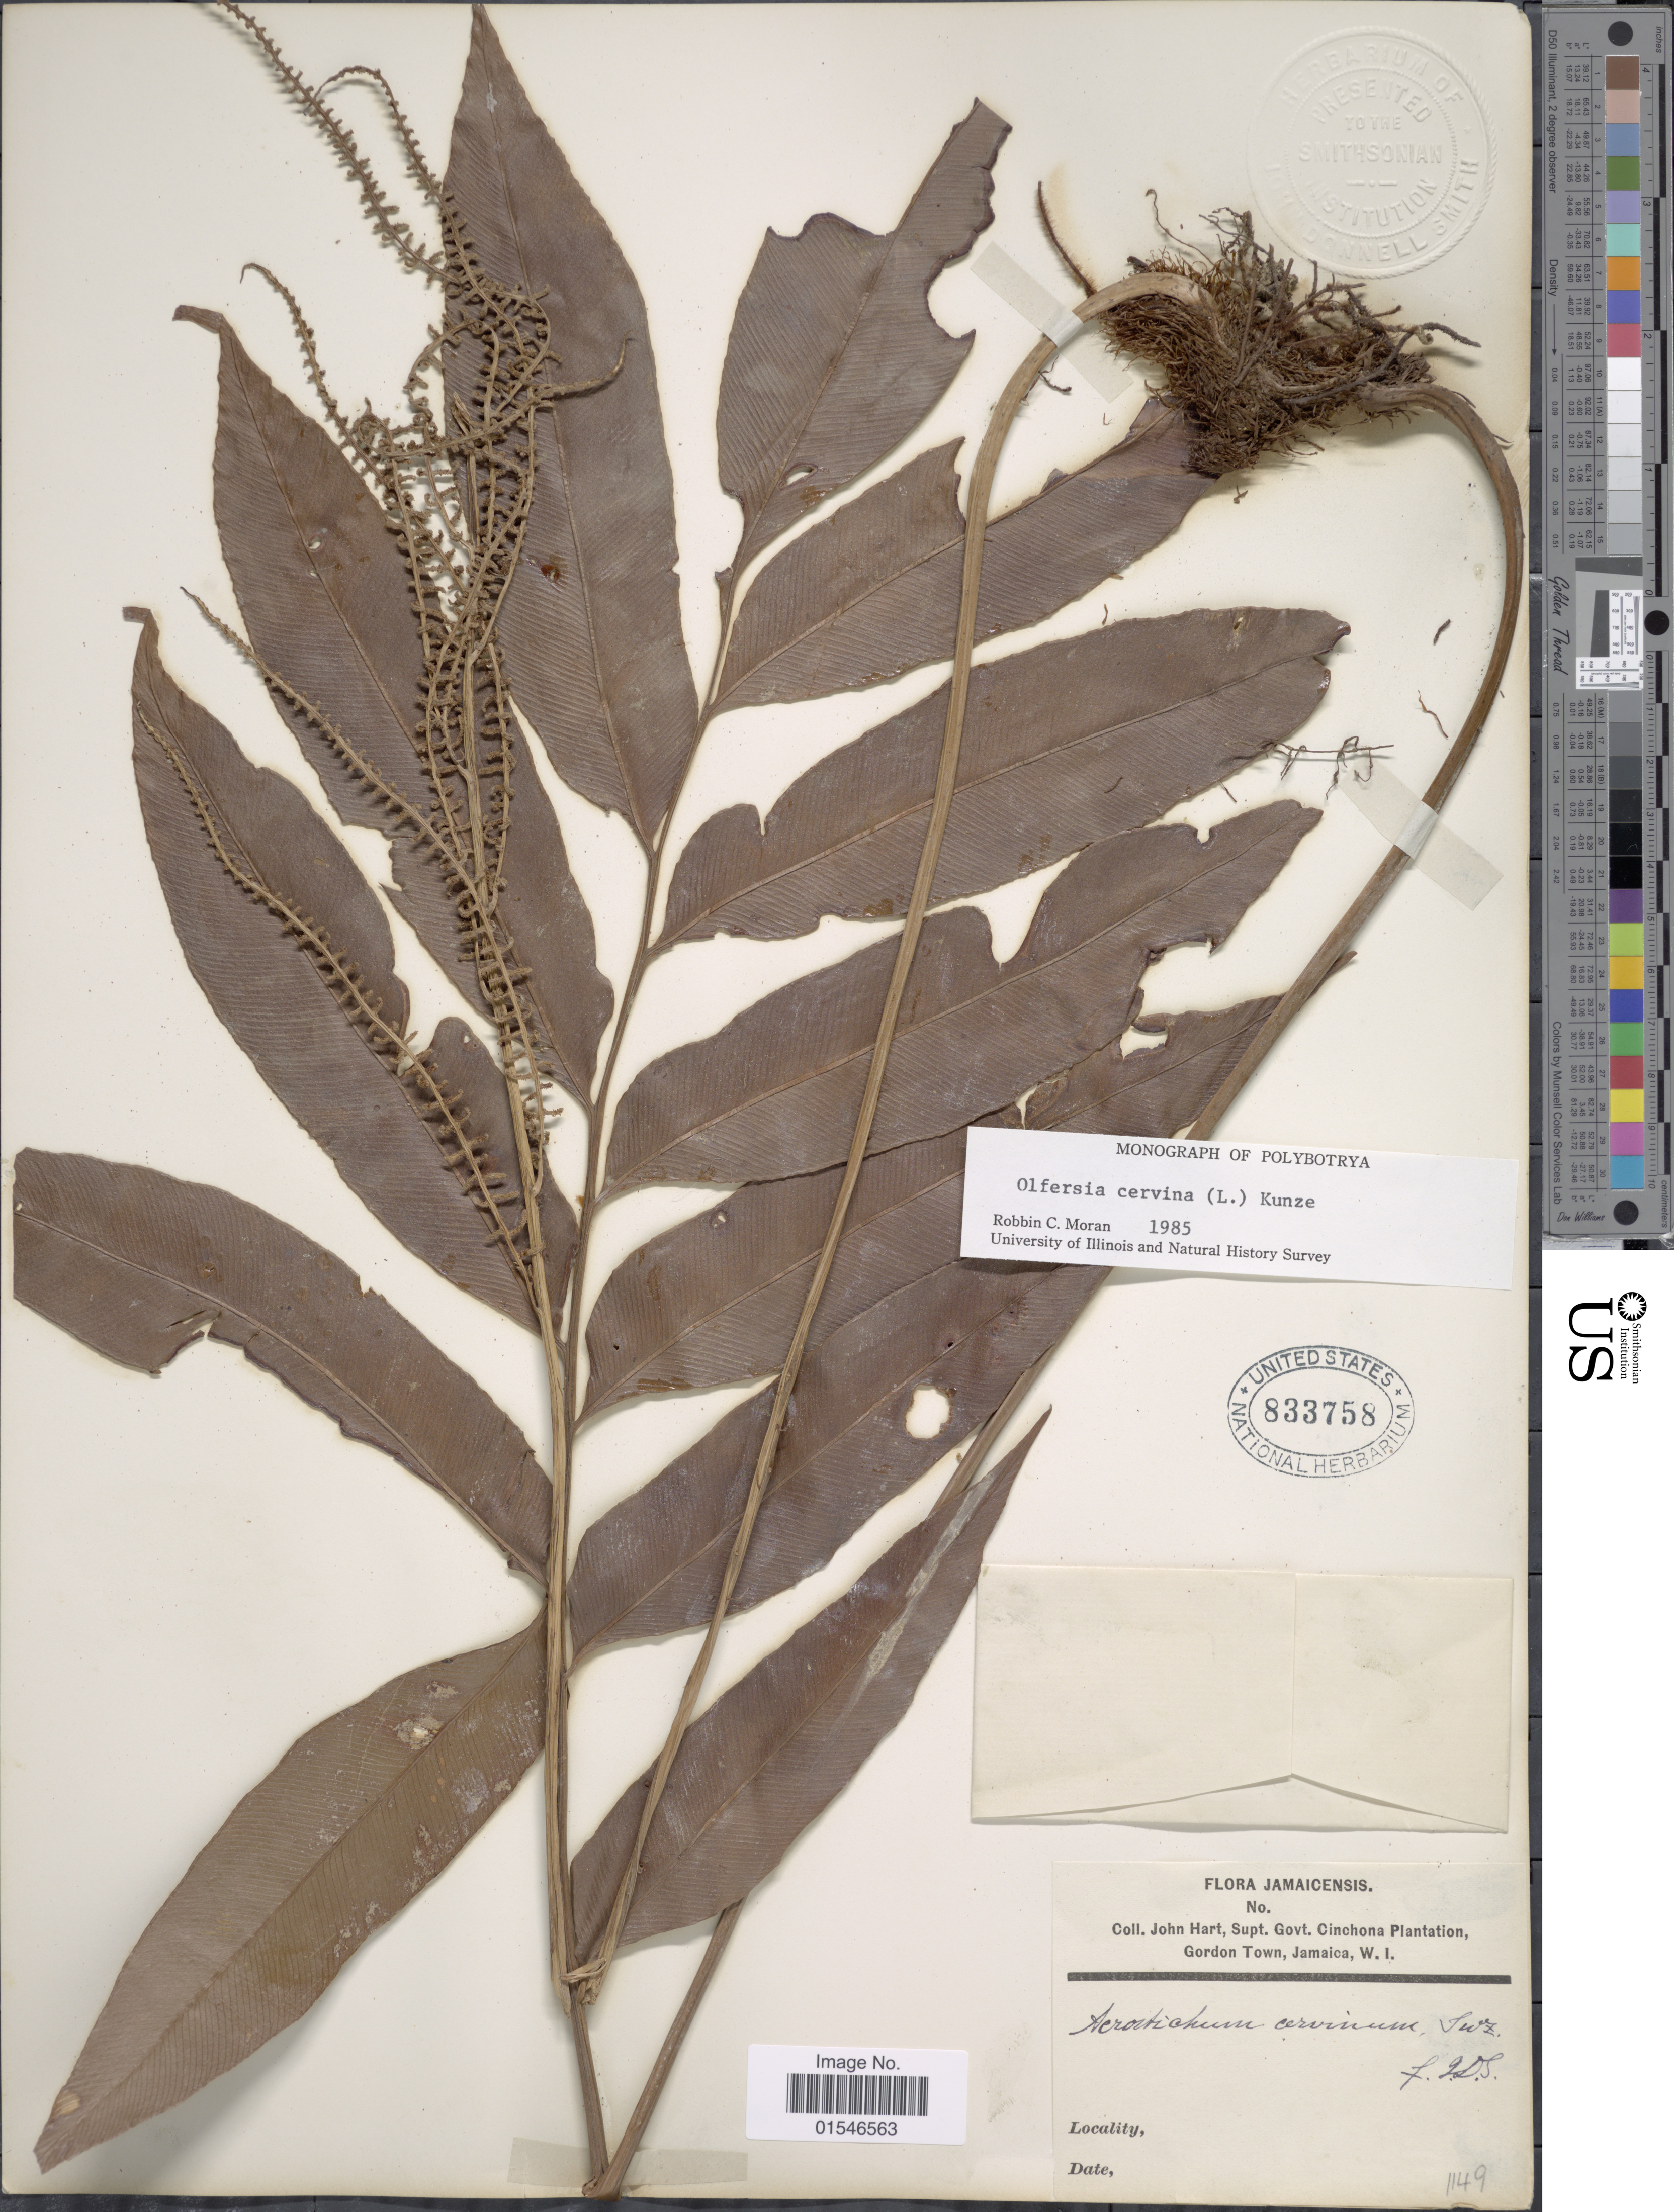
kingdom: Plantae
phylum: Tracheophyta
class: Polypodiopsida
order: Polypodiales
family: Dryopteridaceae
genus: Olfersia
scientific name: Olfersia cervina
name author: (L.) Kunze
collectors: J. H. Hart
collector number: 1149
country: Jamaica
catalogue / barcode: US 833758